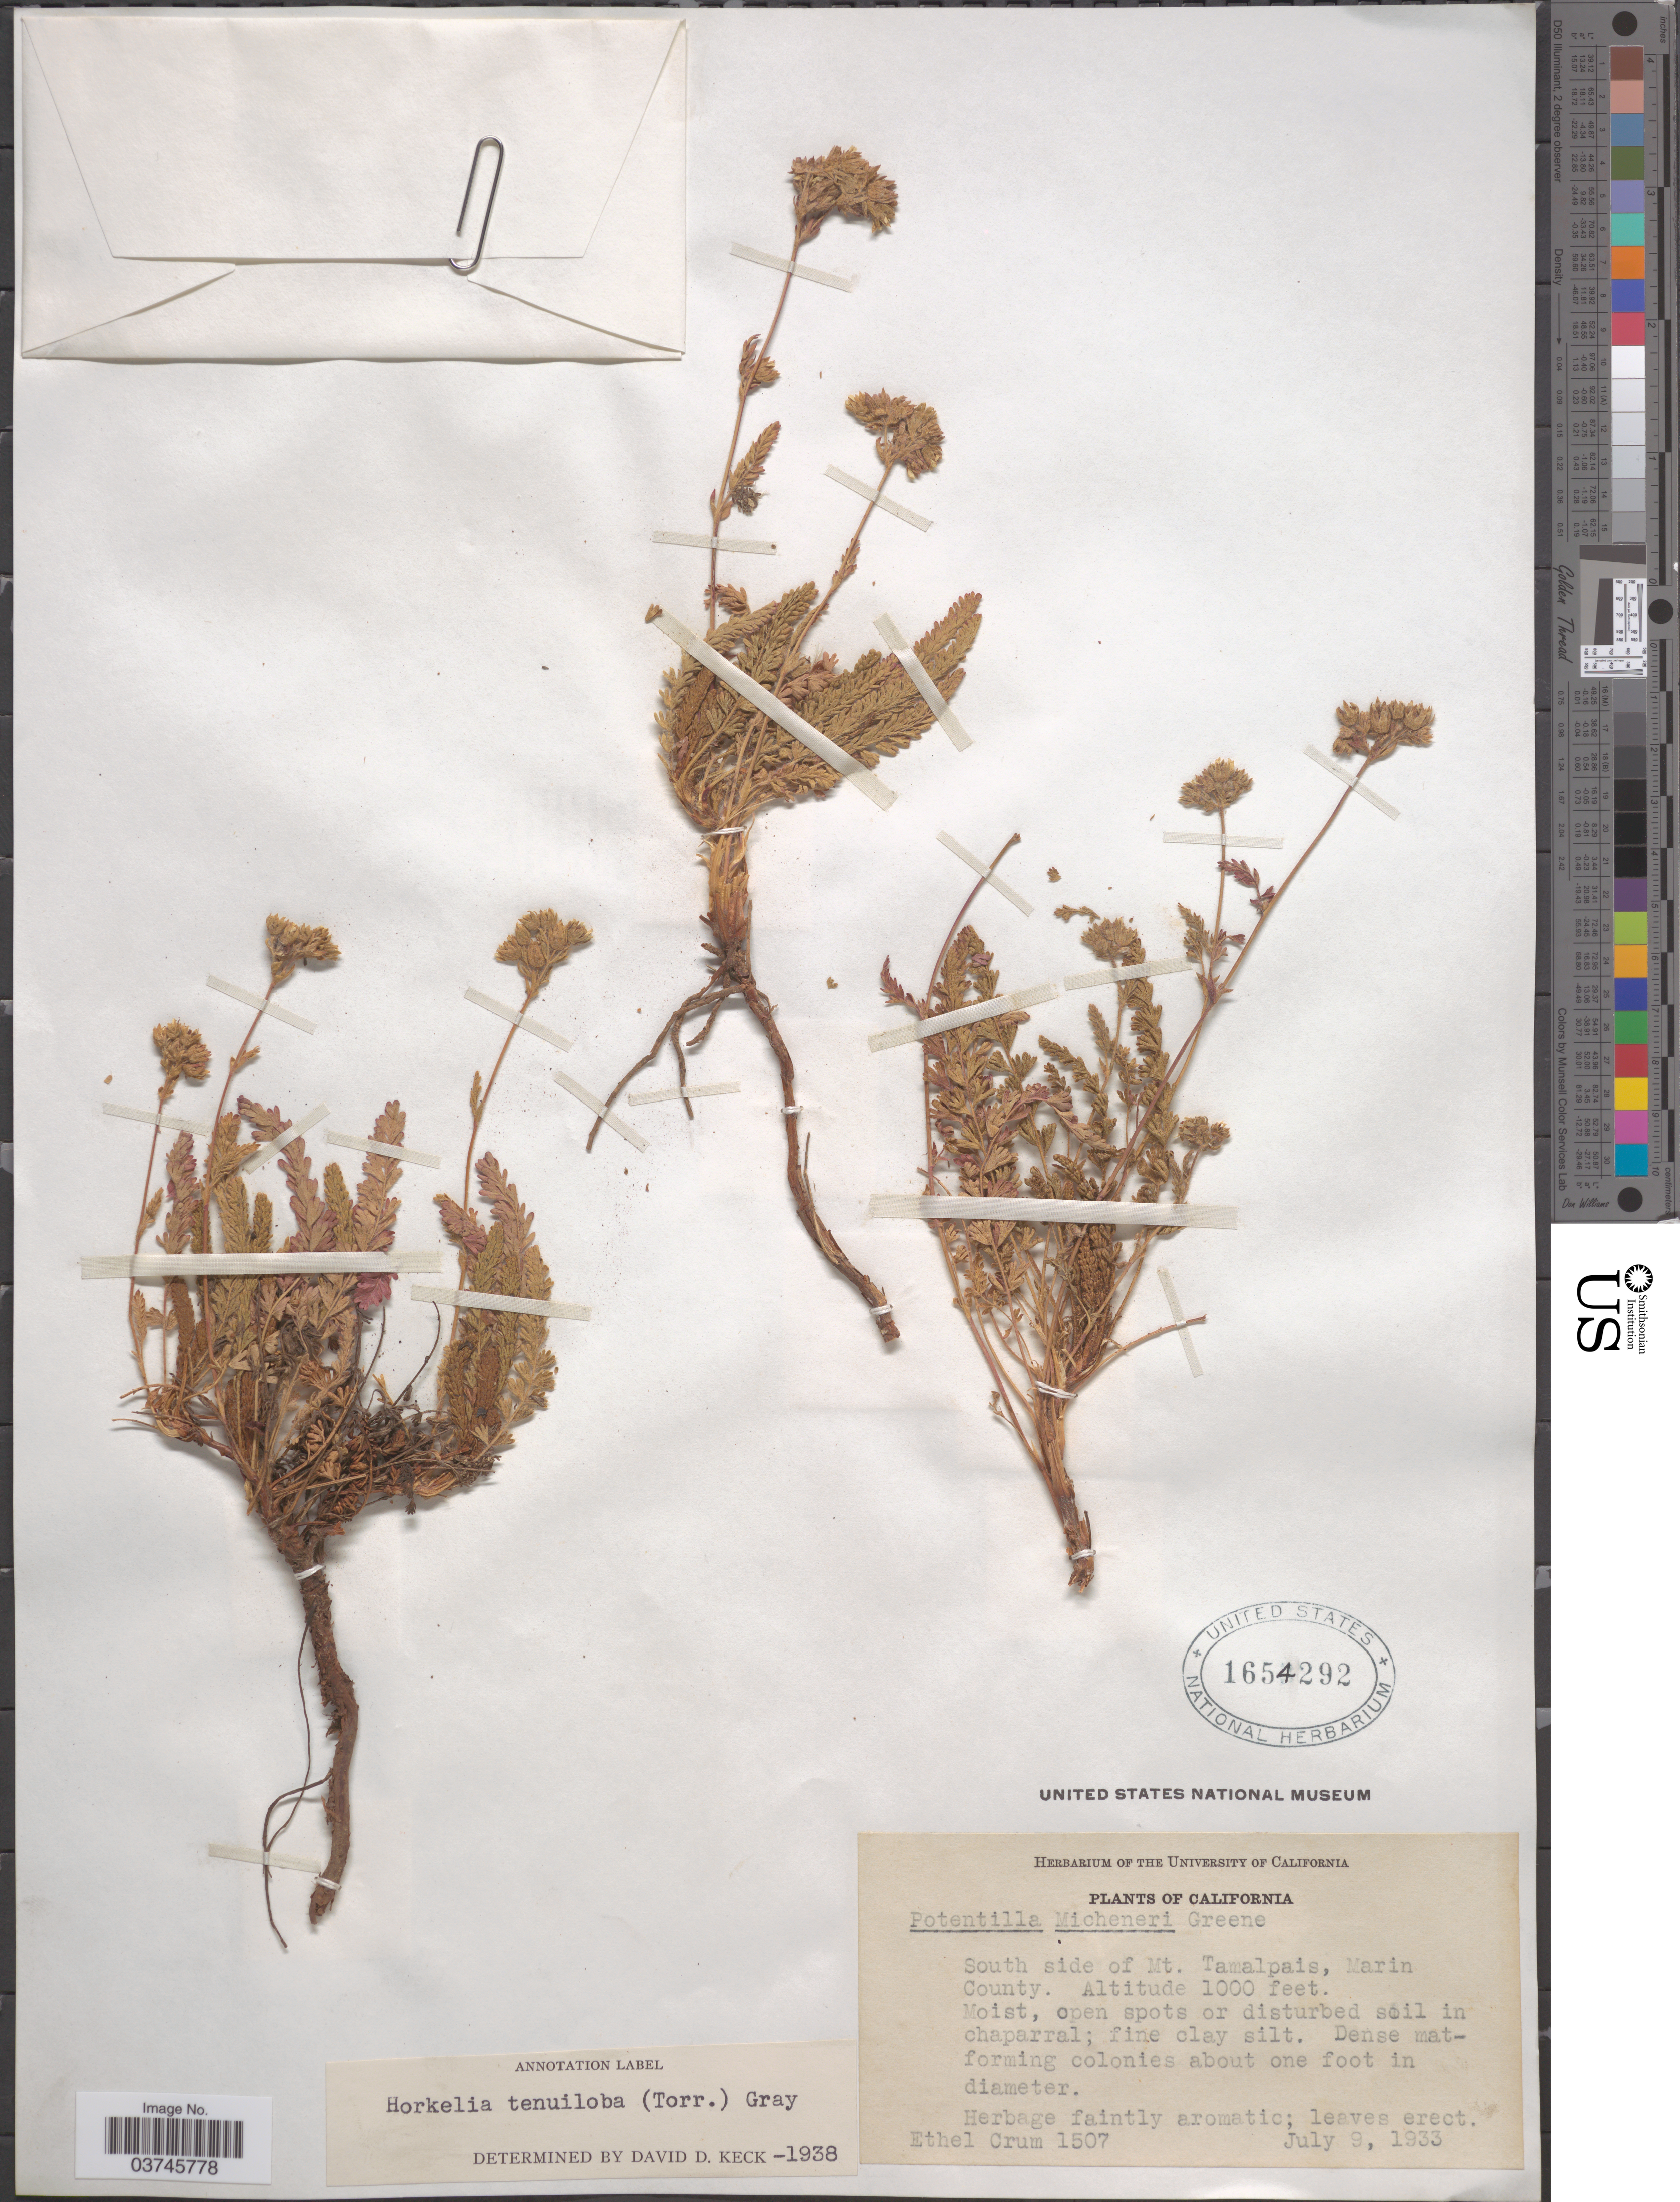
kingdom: Plantae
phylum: Tracheophyta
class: Magnoliopsida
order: Rosales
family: Rosaceae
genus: Potentilla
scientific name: Potentilla micheneri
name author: Greene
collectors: E. K. Crum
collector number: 1507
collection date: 1933-07-09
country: United States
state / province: California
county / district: Marin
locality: South side of Mt. Tamalpais, Marin County.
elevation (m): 305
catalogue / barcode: US 1654292